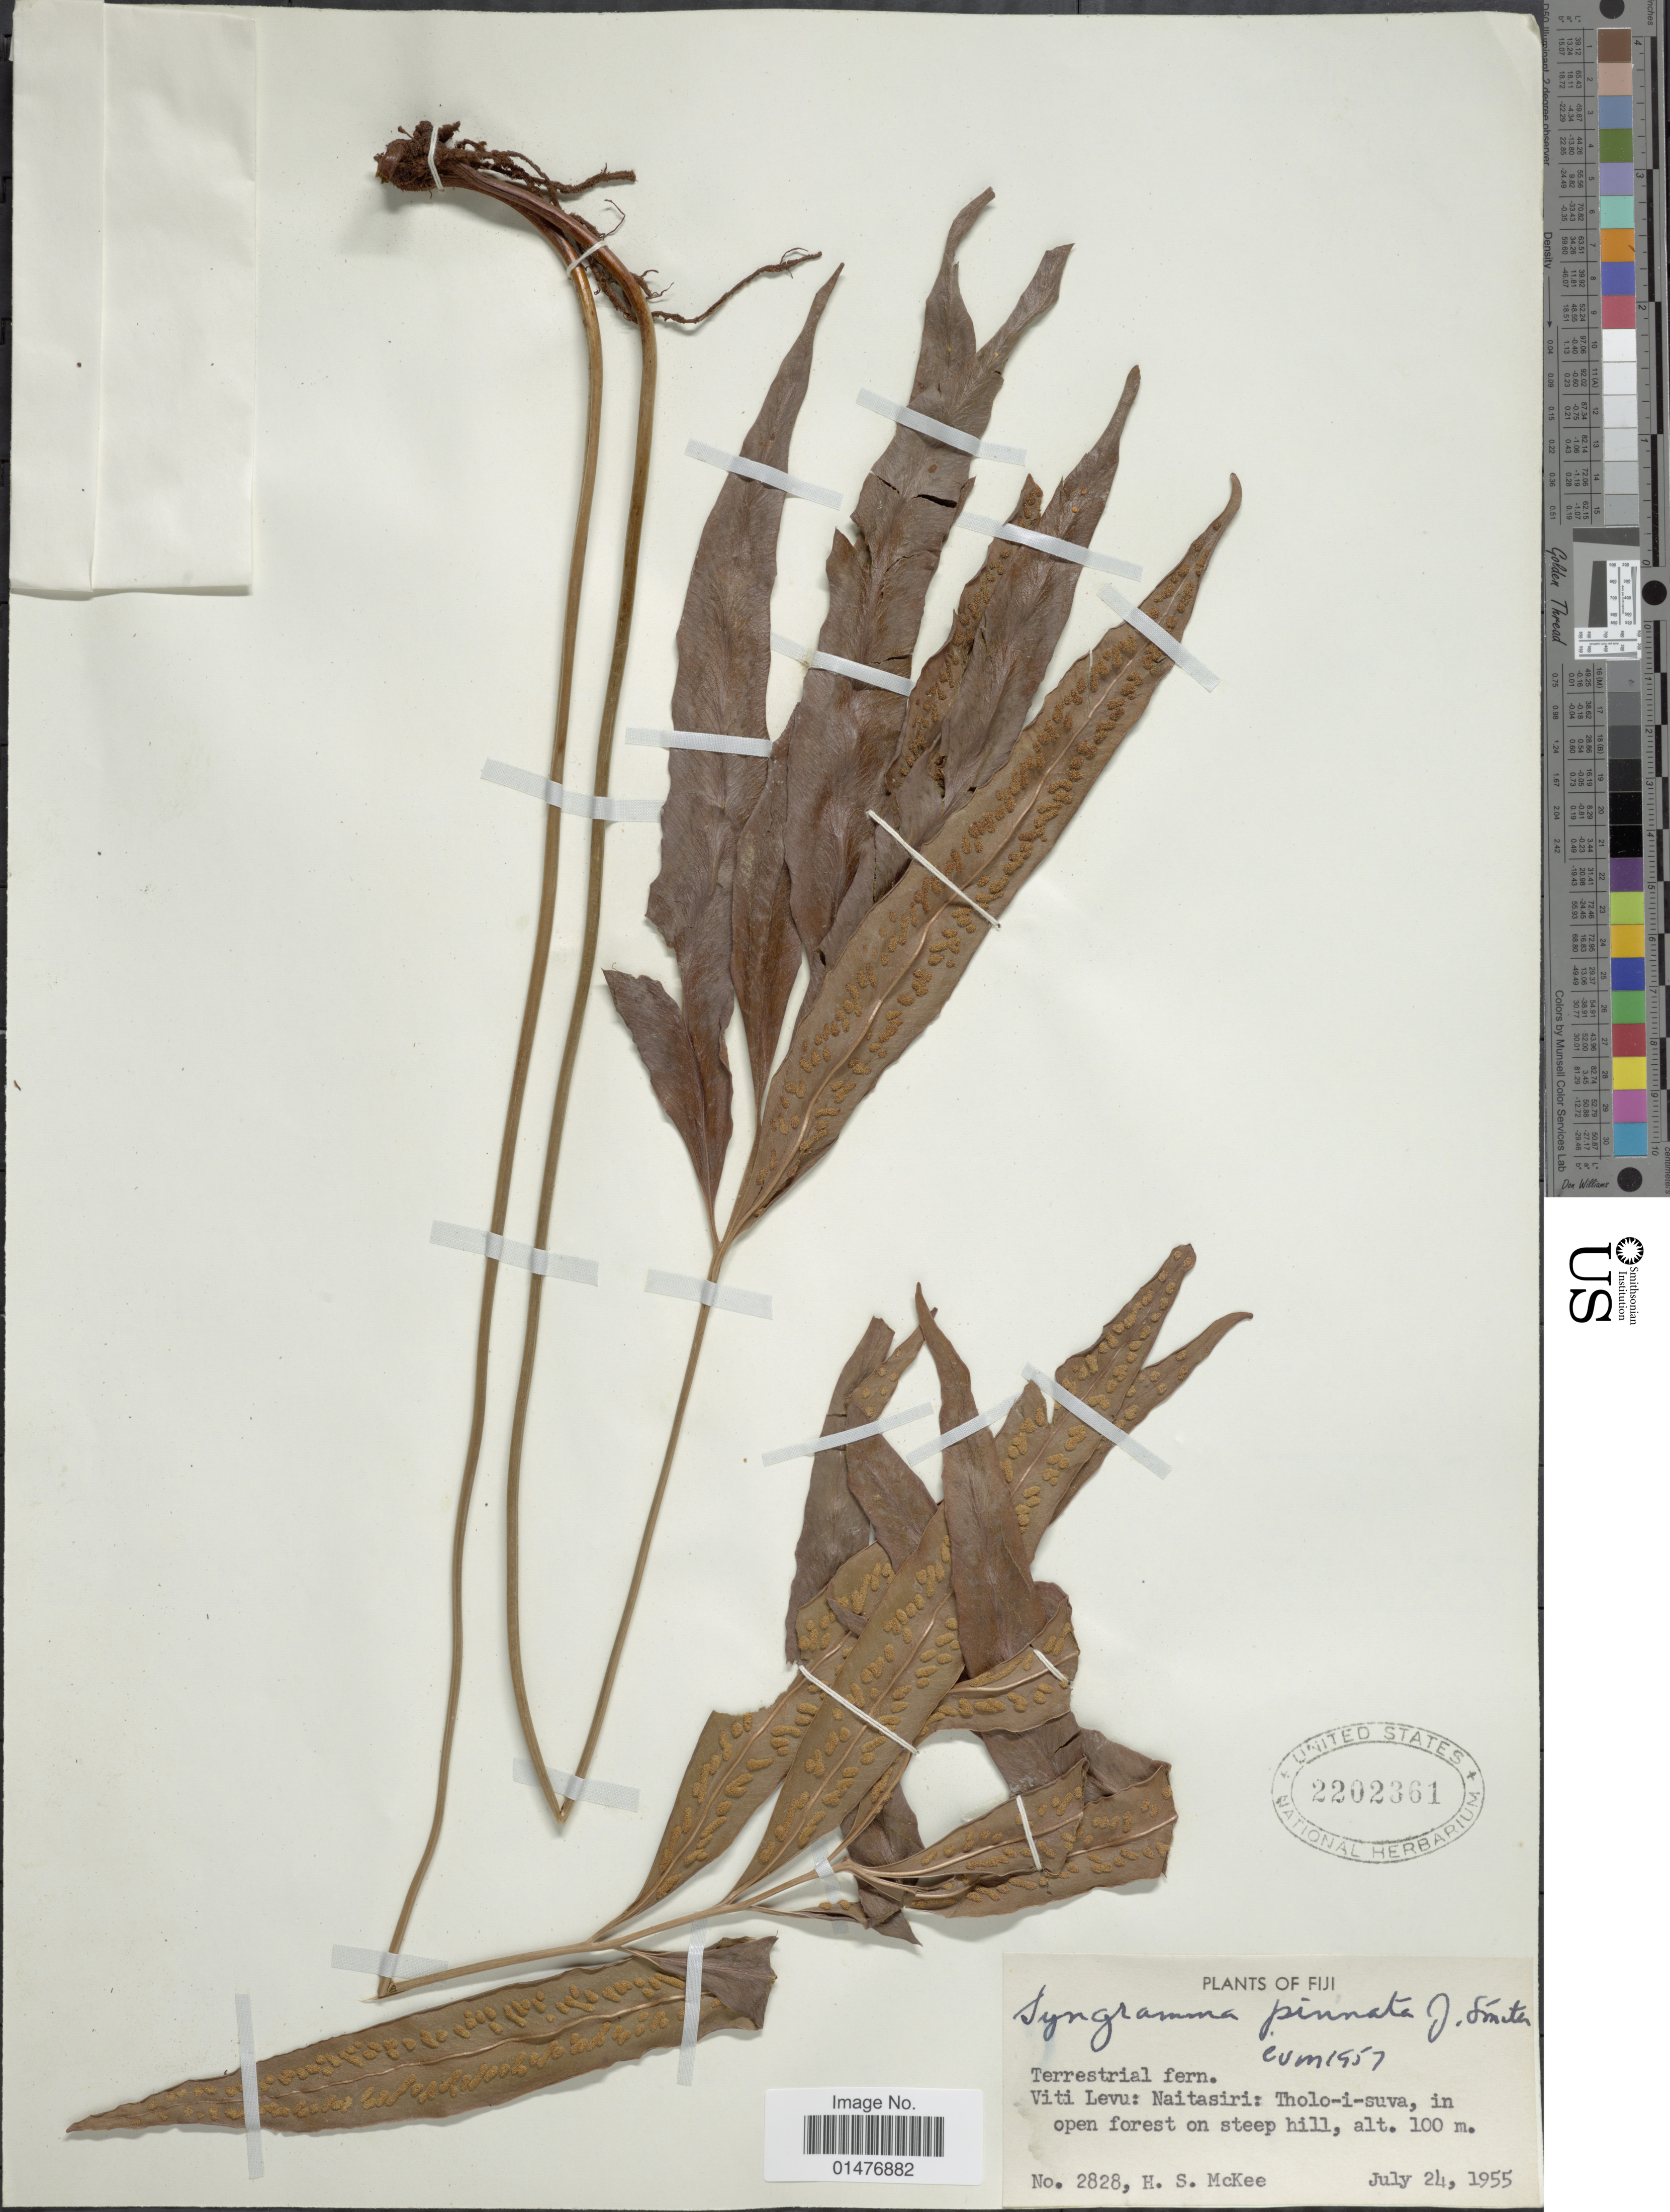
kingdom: Plantae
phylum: Tracheophyta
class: Polypodiopsida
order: Polypodiales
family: Pteridaceae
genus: Taenitis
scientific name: Taenitis pinnata var. polypodioides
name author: (Baker) Holttum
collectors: H. S. McKee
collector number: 2828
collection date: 1955-07-24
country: Fiji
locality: Viti Levu: Naitasiri: Tholo-i-suva, in open forest on steep Hill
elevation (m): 100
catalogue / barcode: US 2202361